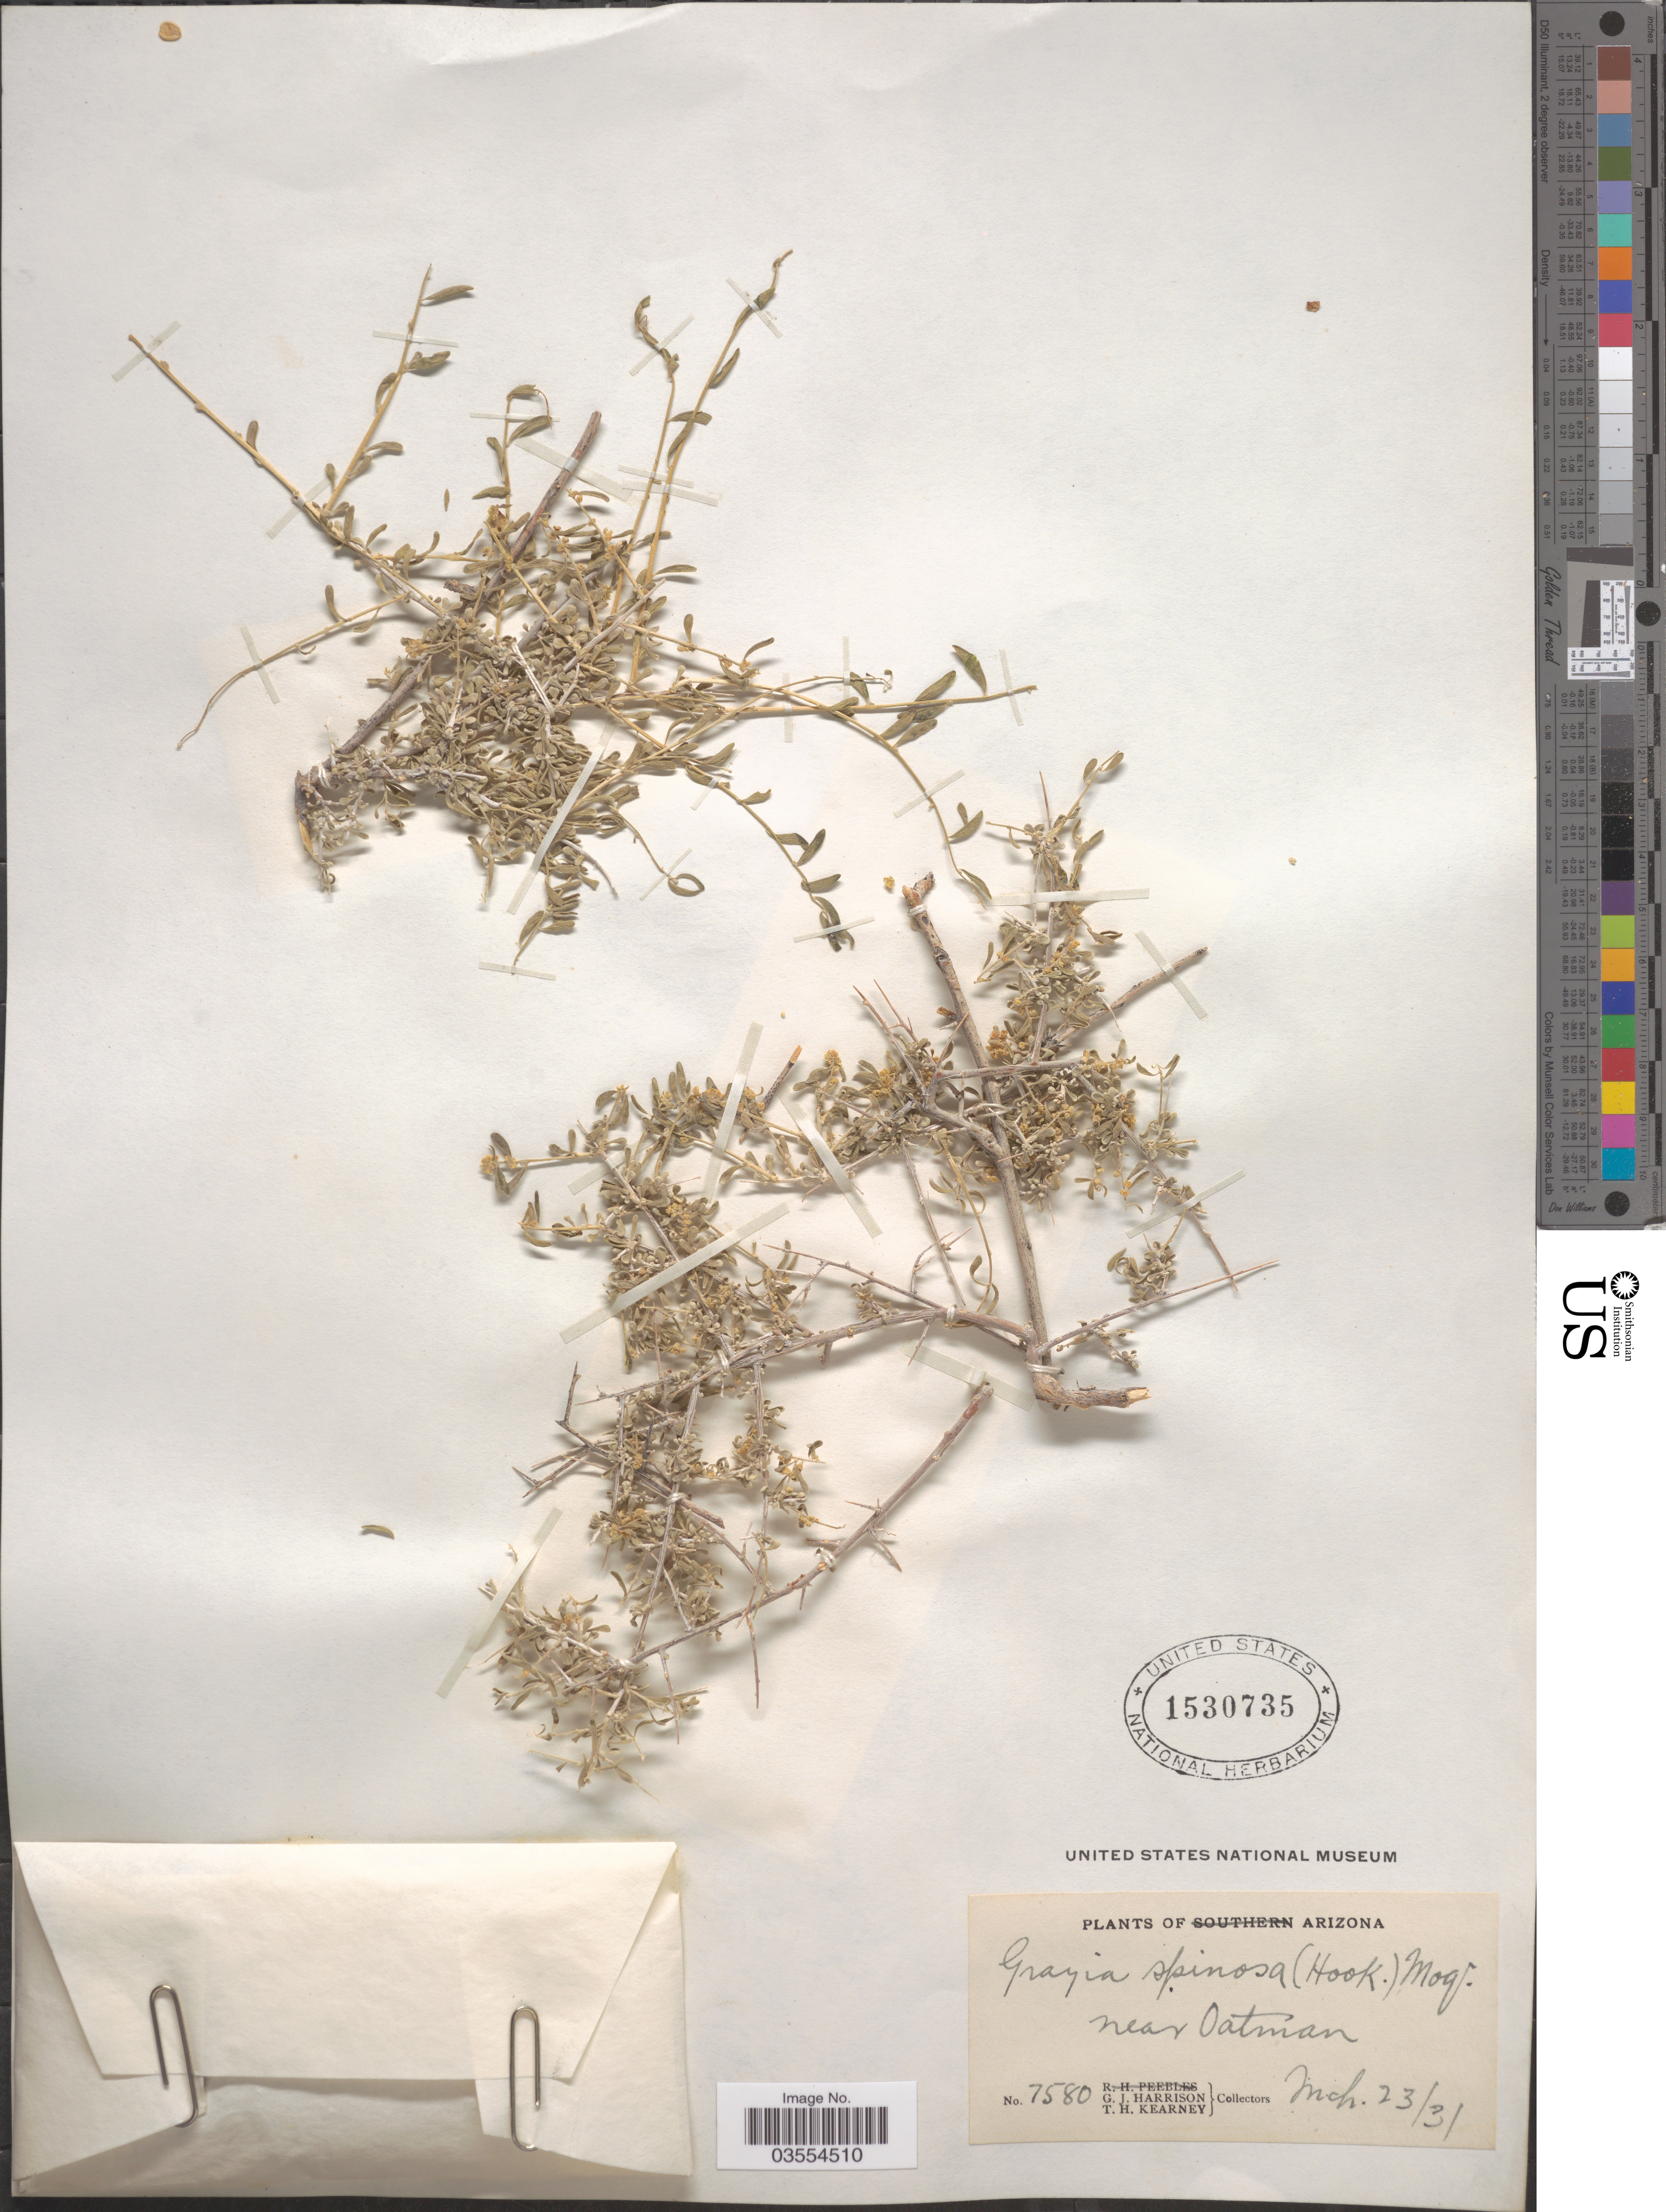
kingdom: Plantae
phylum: Tracheophyta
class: Magnoliopsida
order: Caryophyllales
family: Amaranthaceae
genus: Grayia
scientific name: Grayia spinosa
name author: (Hook.) Moq.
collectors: G. J. Harrison & T. H. Kearney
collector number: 7580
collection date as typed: Transcribed d/m/y: 23/3/31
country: United States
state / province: Arizona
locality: Near Oatman.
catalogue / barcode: US 1530735